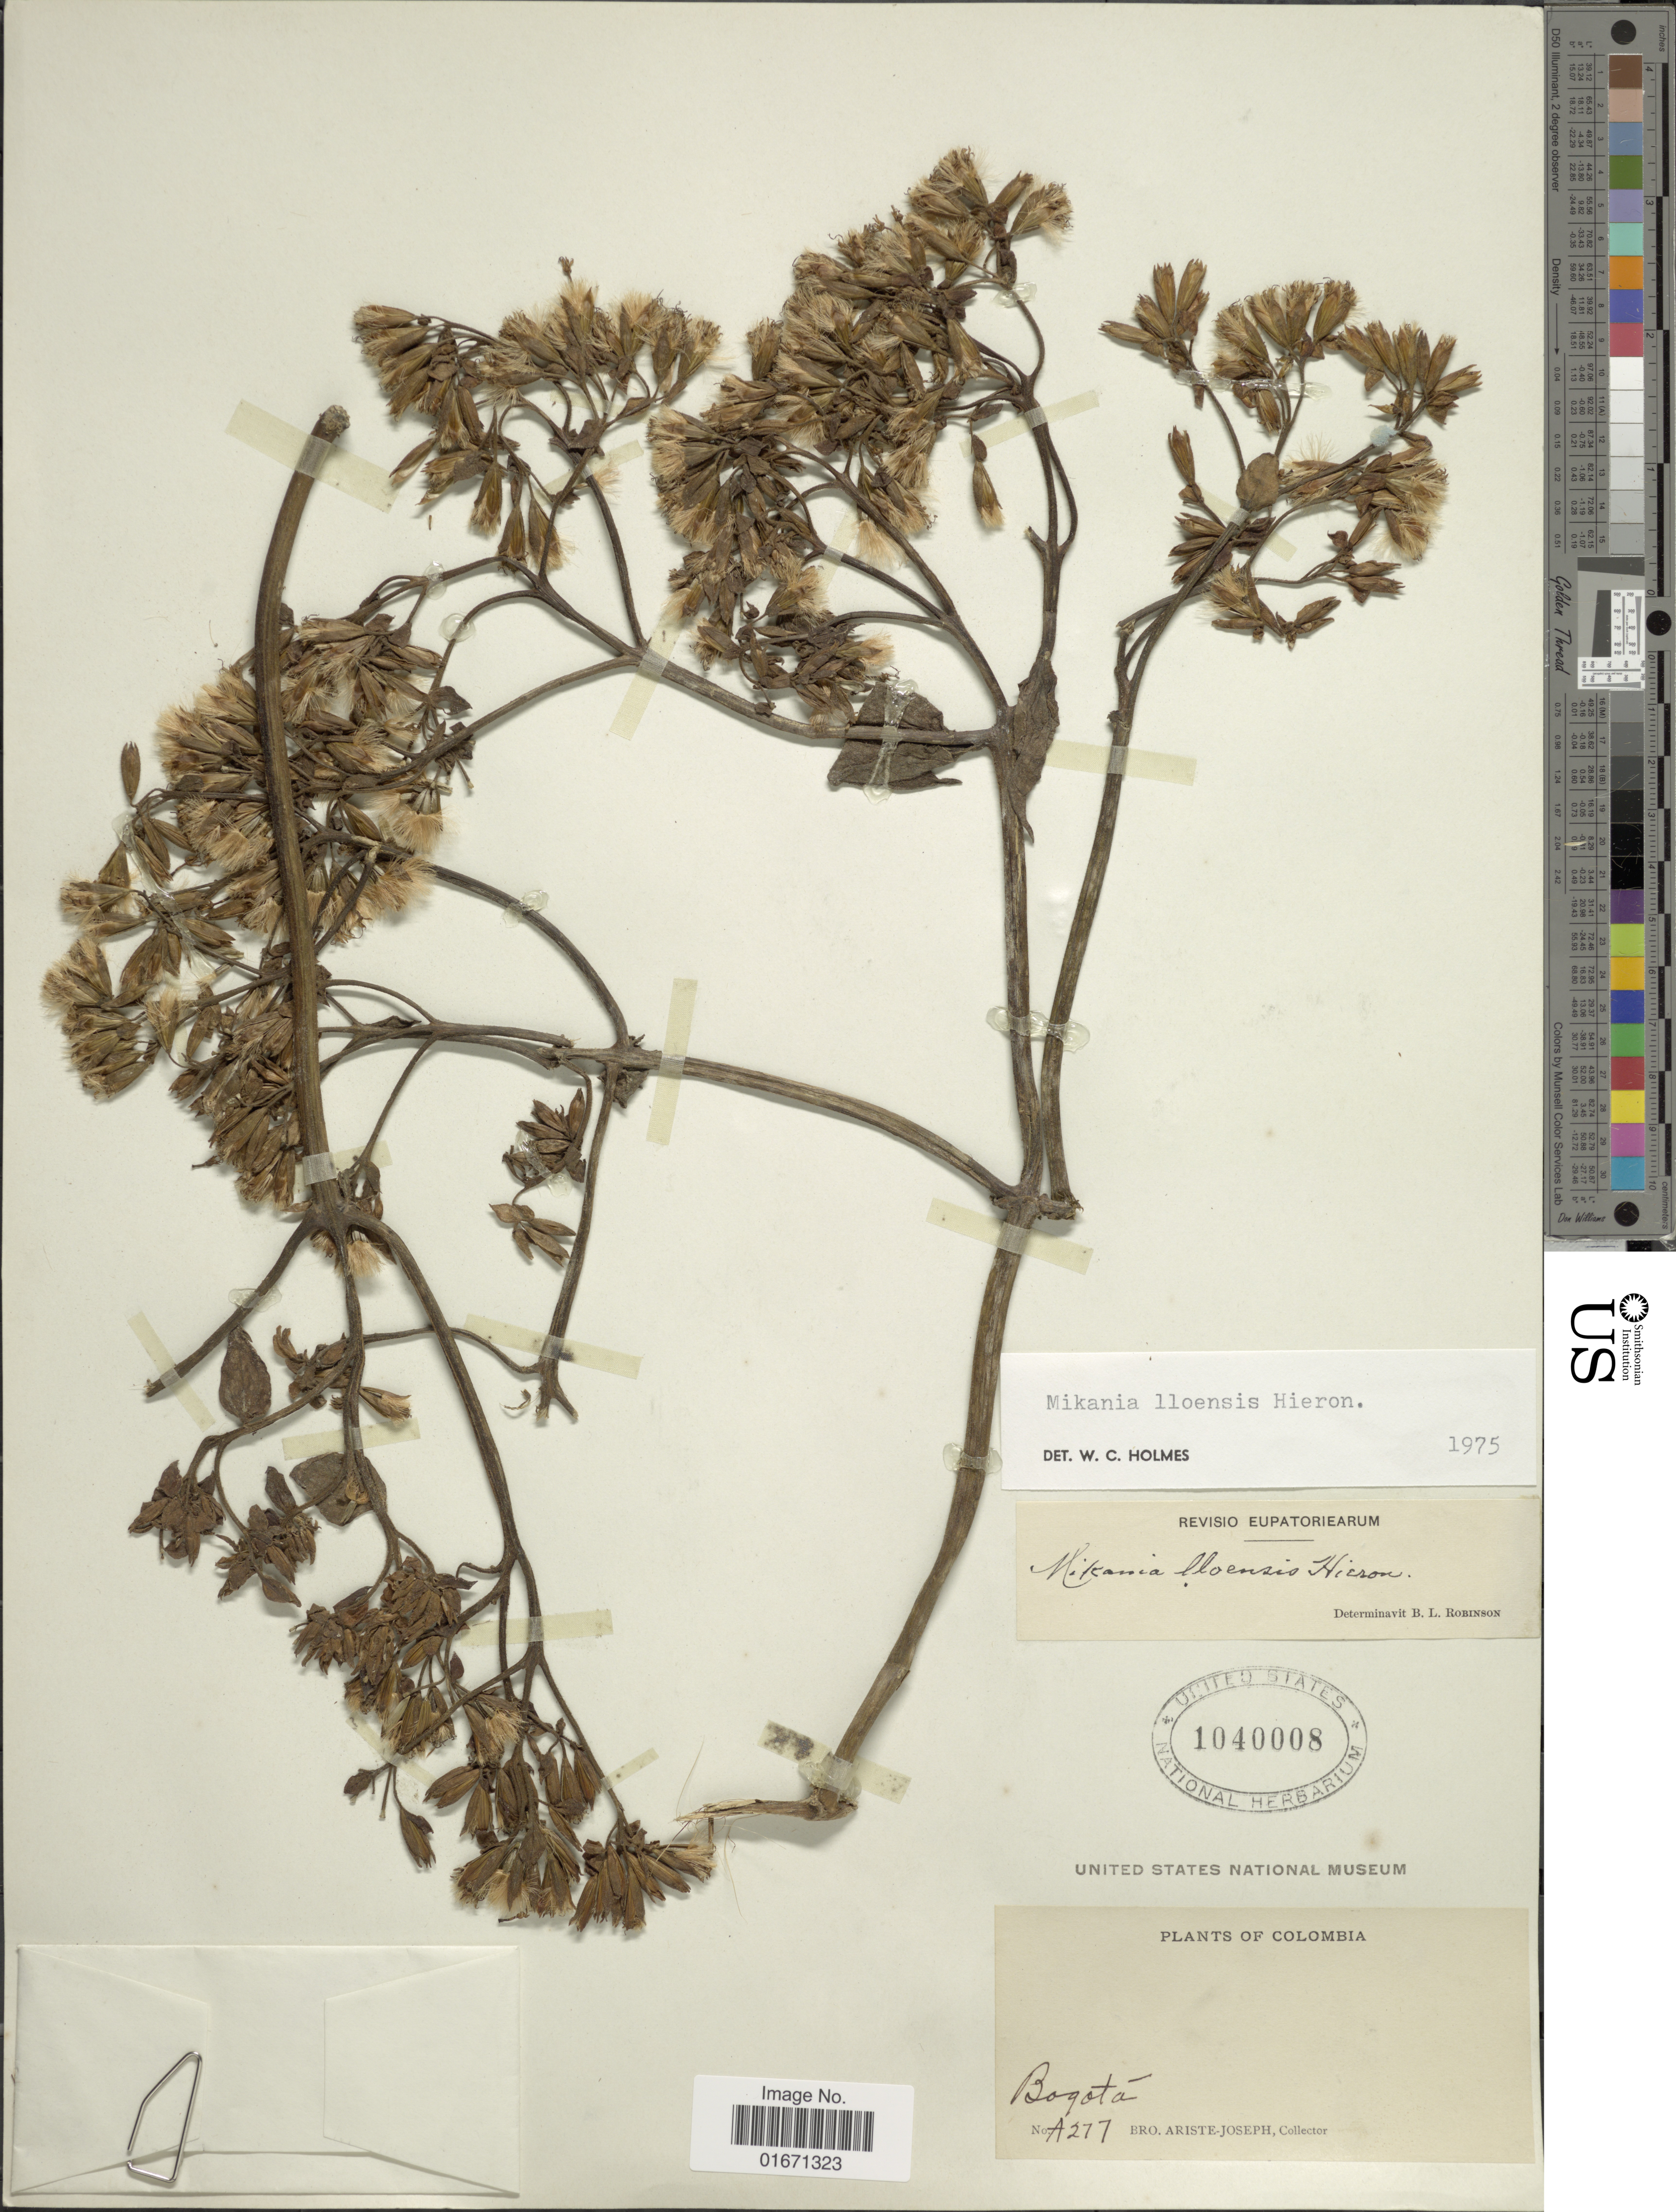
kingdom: Plantae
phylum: Tracheophyta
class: Magnoliopsida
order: Asterales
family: Asteraceae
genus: Mikania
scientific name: Mikania lloensis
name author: Hieron.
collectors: Bro. Ariste-Joseph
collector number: A277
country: Colombia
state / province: Bogota D.C.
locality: Bogota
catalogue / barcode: US 1040008